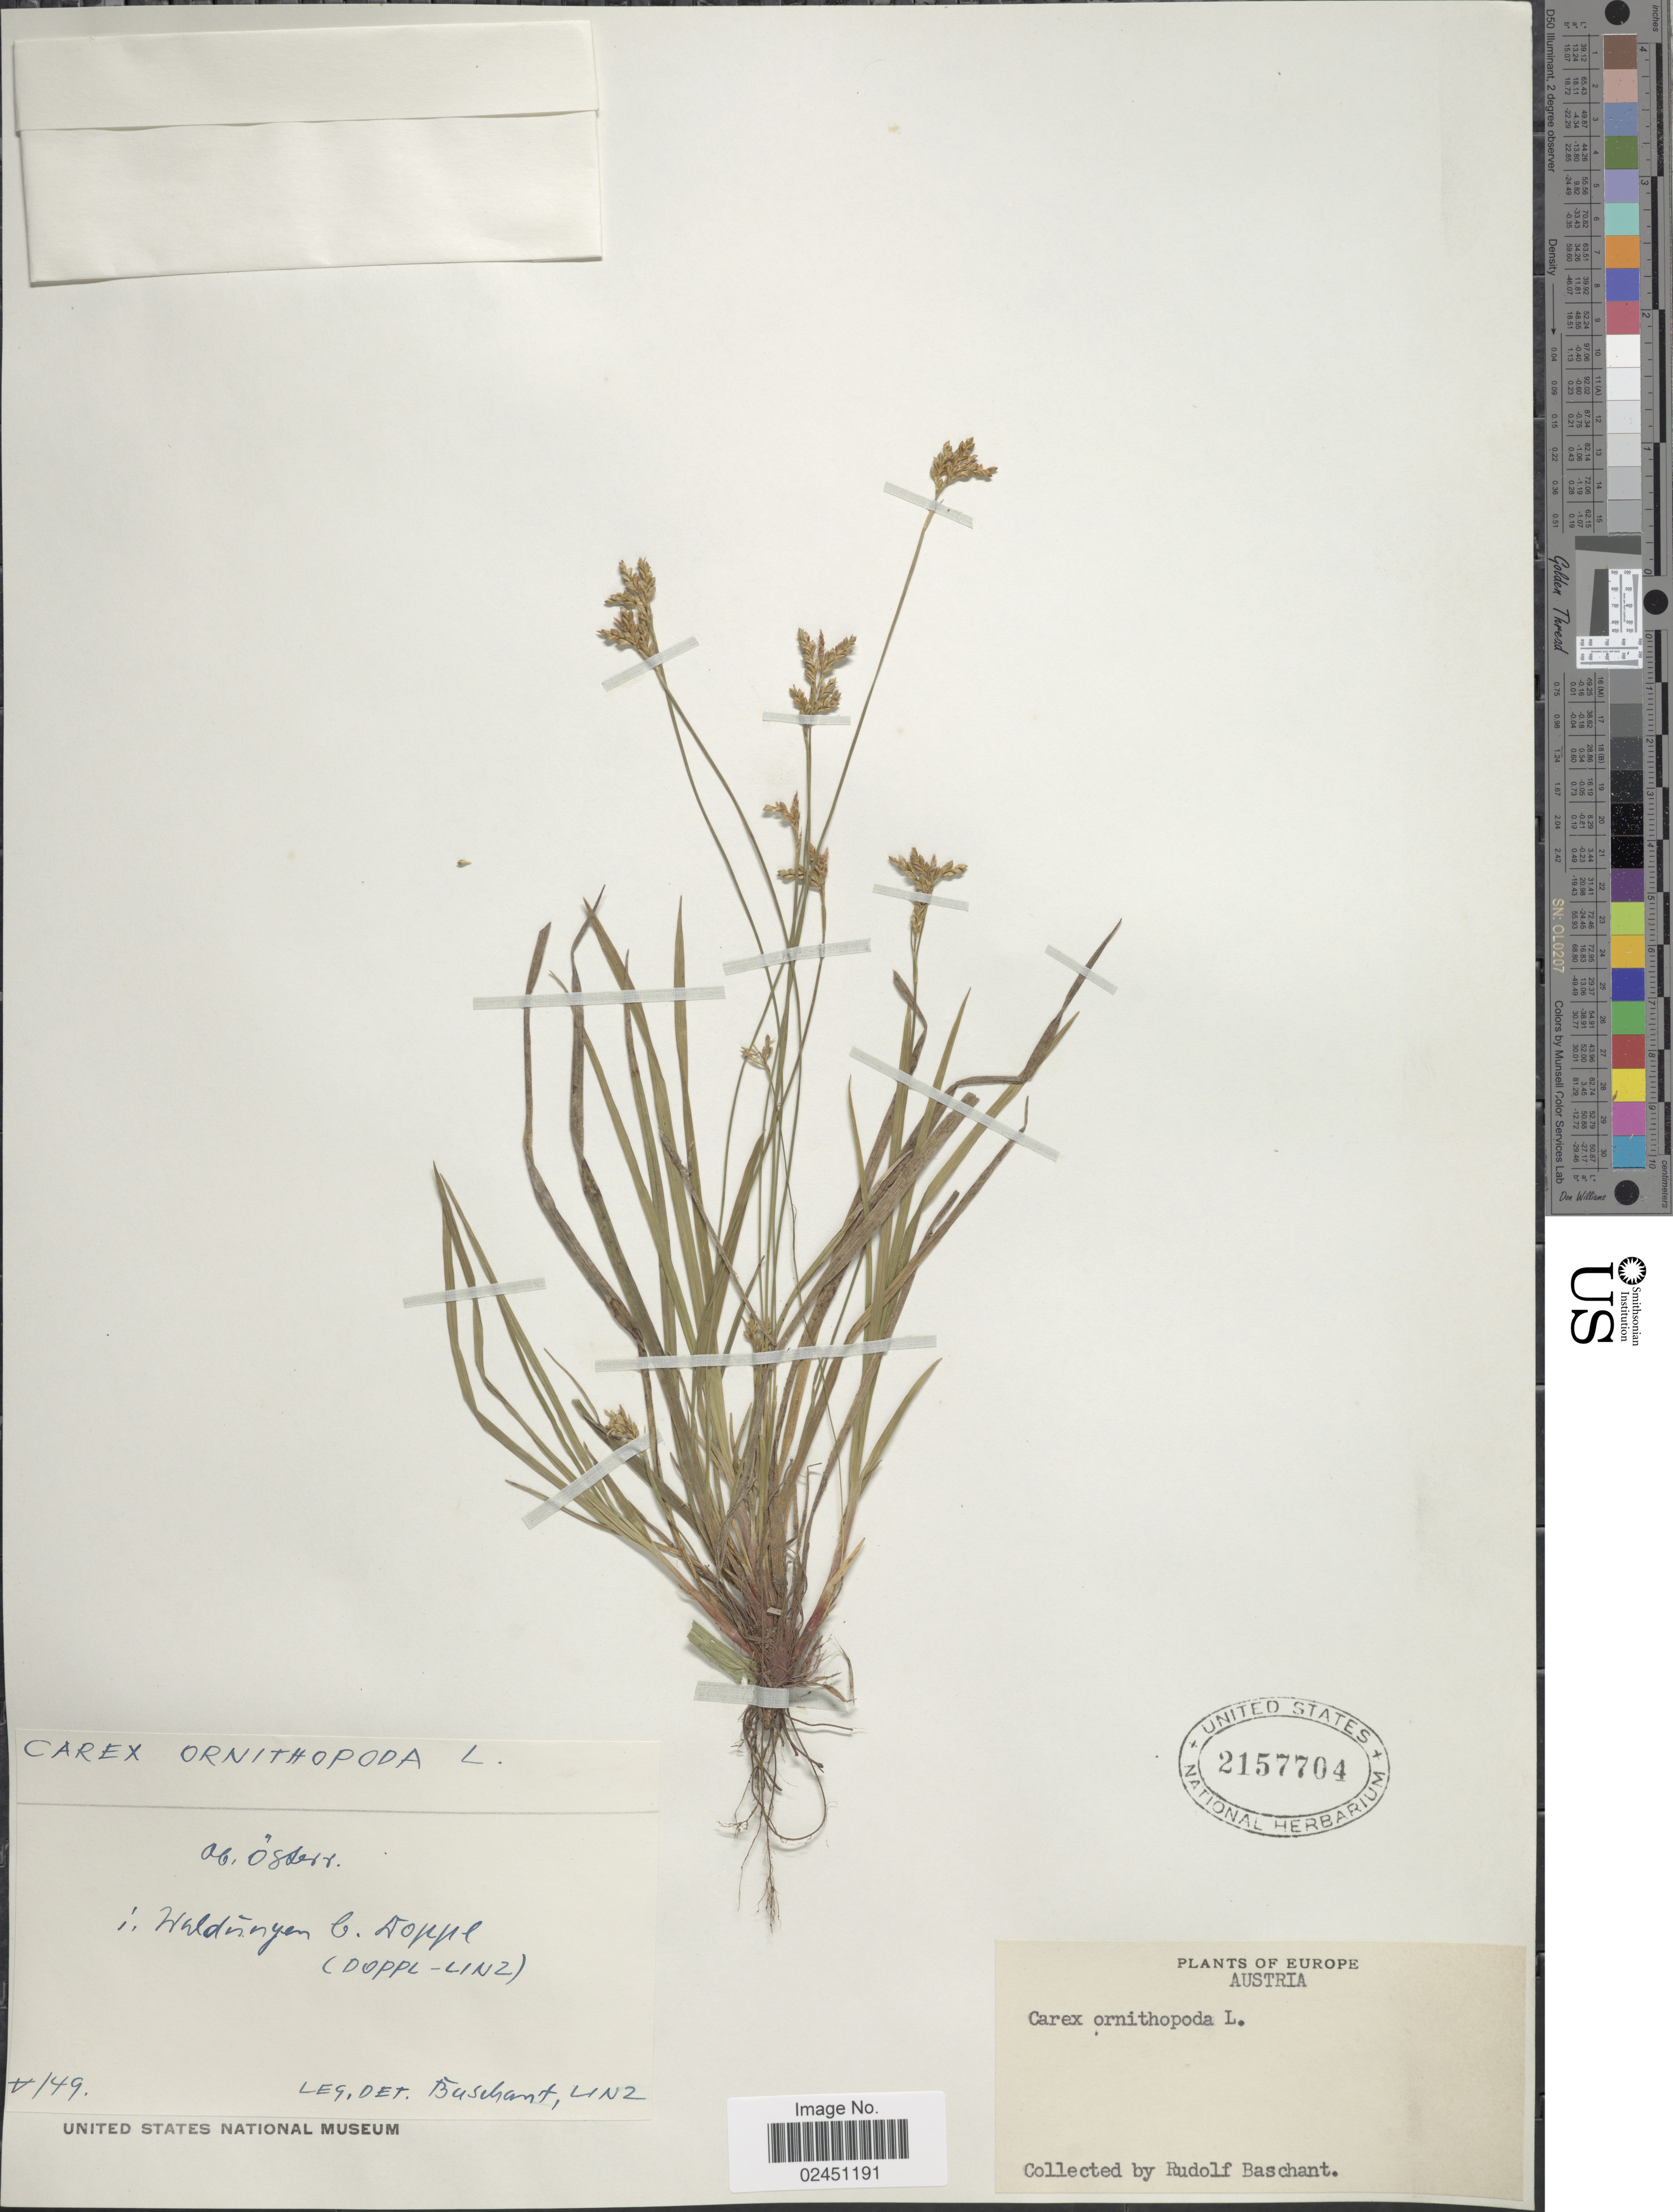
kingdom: Plantae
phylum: Tracheophyta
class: Liliopsida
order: Poales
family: Cyperaceae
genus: Carex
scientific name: Carex ornithopoda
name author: Willd.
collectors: R. Baschant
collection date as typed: Transcribed d/m/y: /5/49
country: Austria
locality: Ob. Osterr. i Waldingen b. Doppl. (Doppl-Linz)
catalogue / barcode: US 2157704